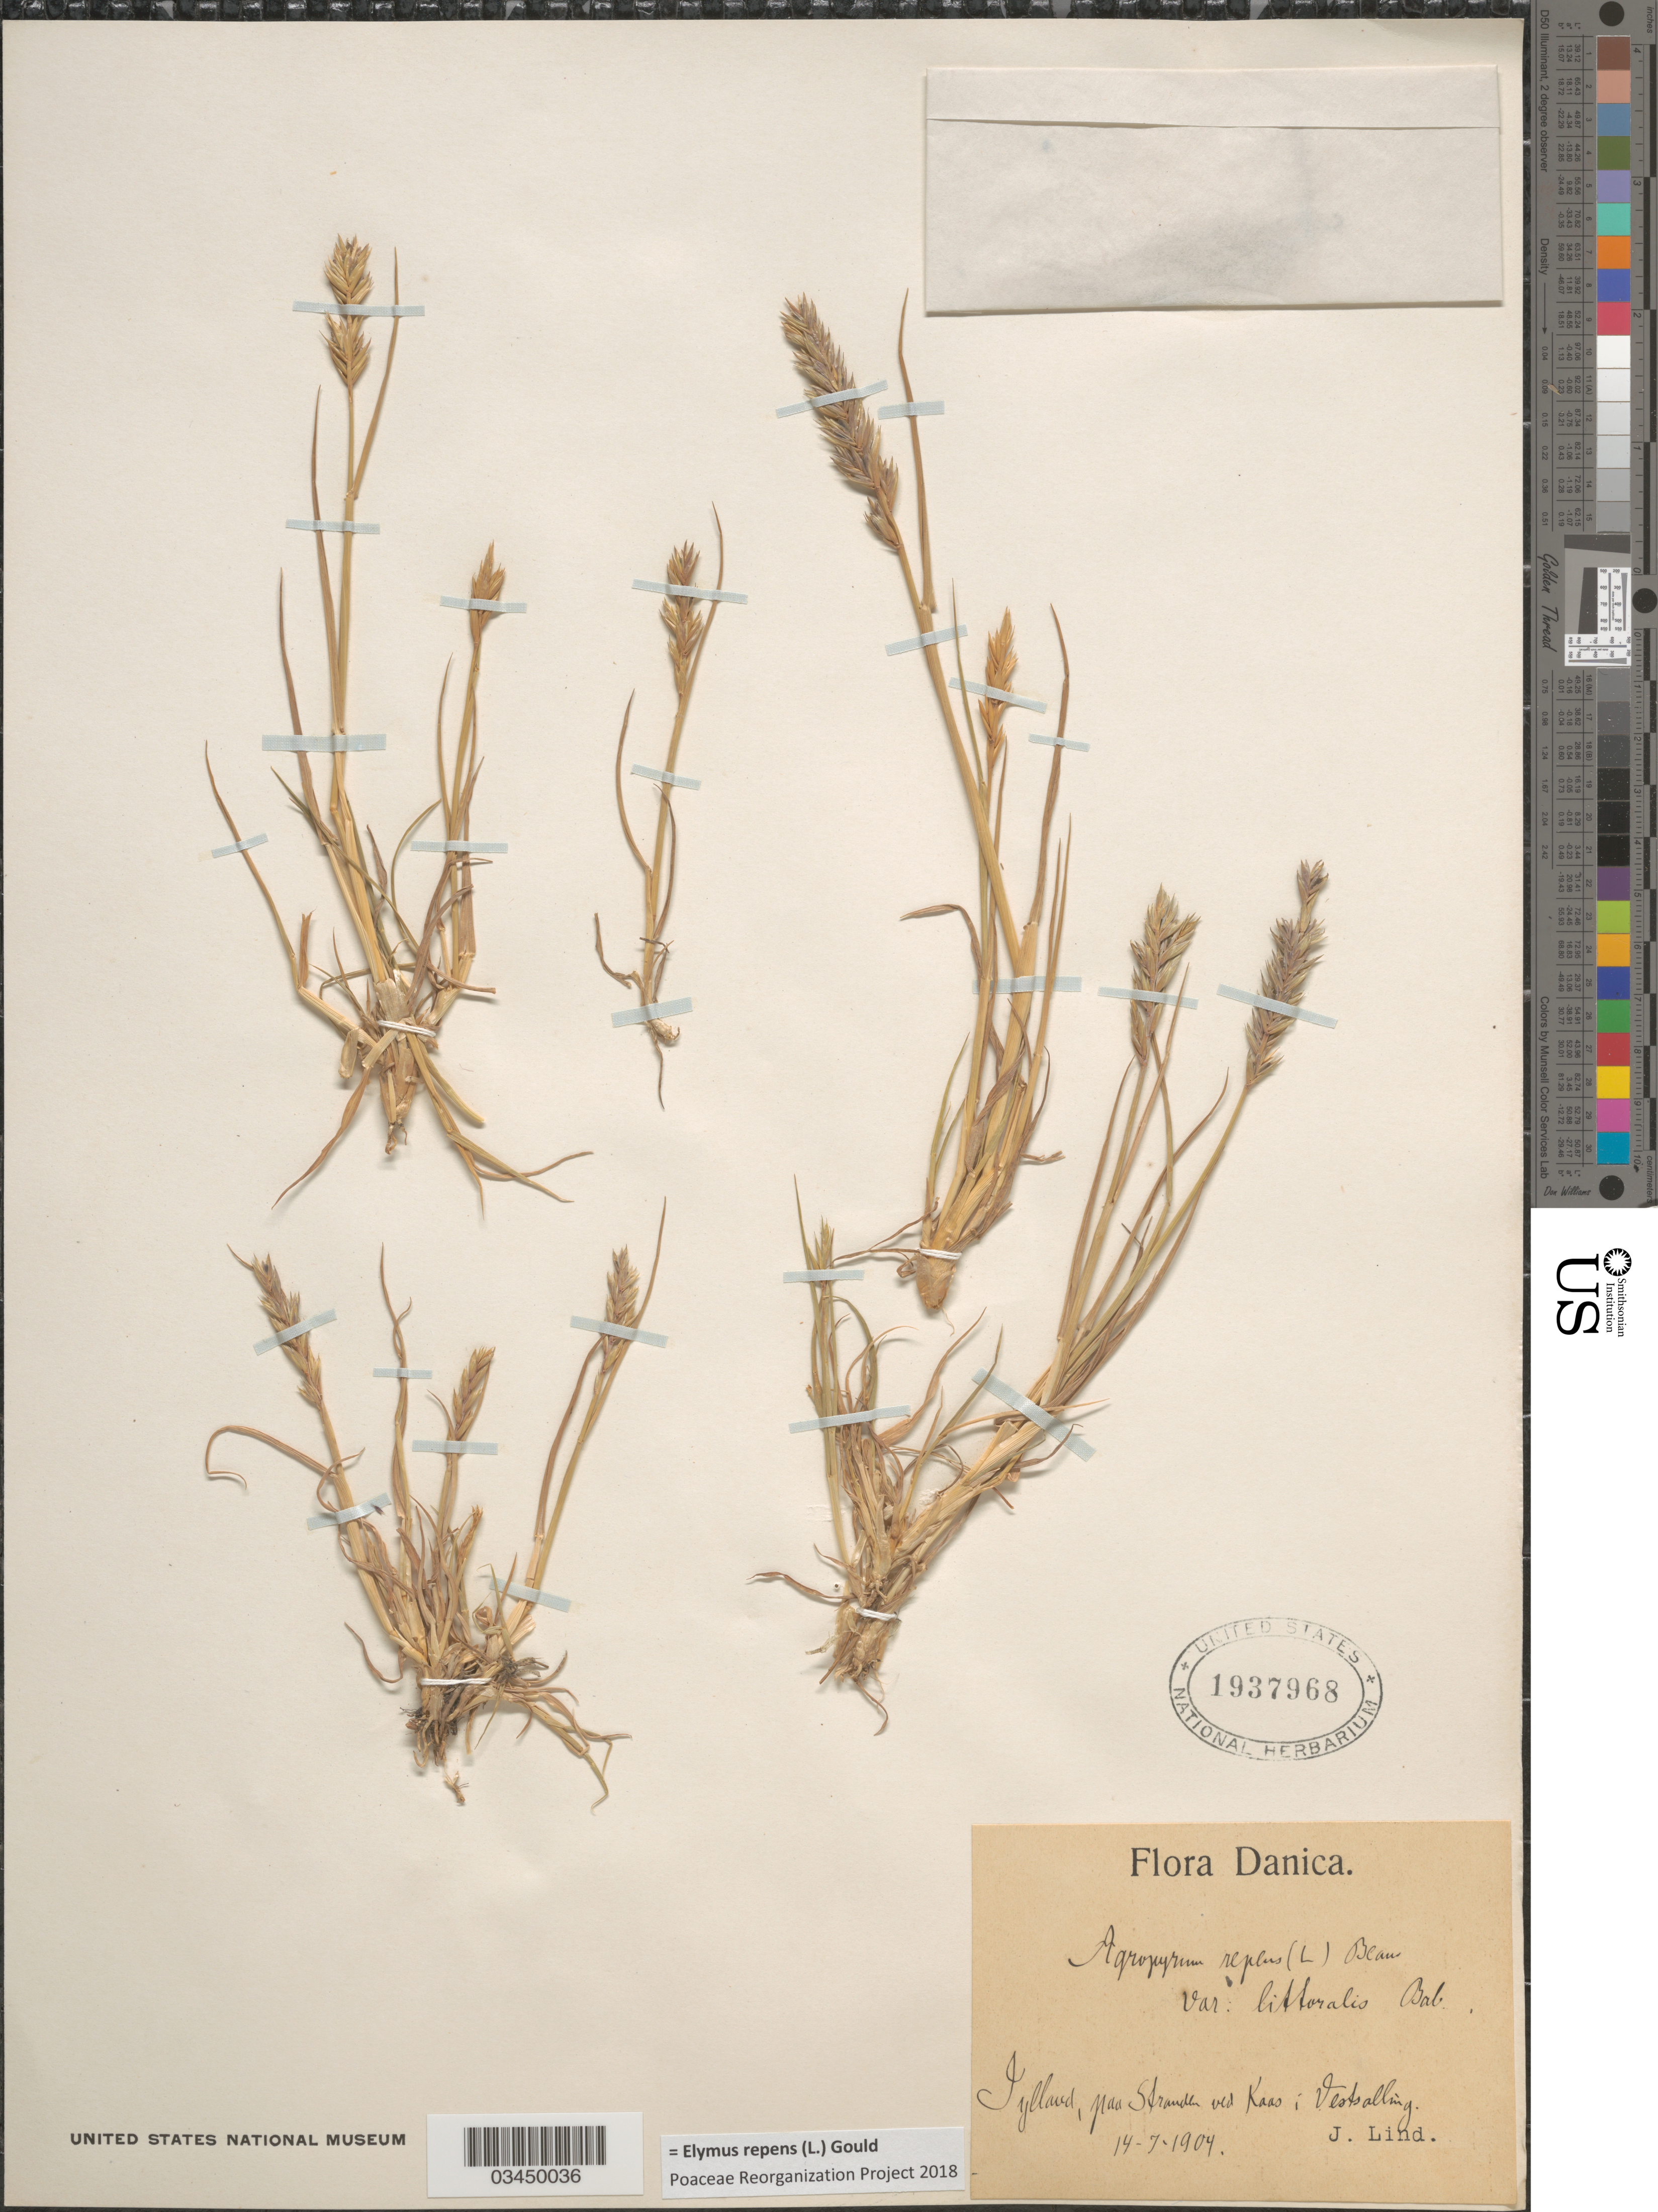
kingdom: Plantae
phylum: Tracheophyta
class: Liliopsida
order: Poales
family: Poaceae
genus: Elymus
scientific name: Elymus repens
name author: (L.) Gould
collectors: J. Lind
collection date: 1904-07-14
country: Denmark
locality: Danica. Jylland, paa Stranden ved Kaas; Vestsalling.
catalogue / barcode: US 1937968